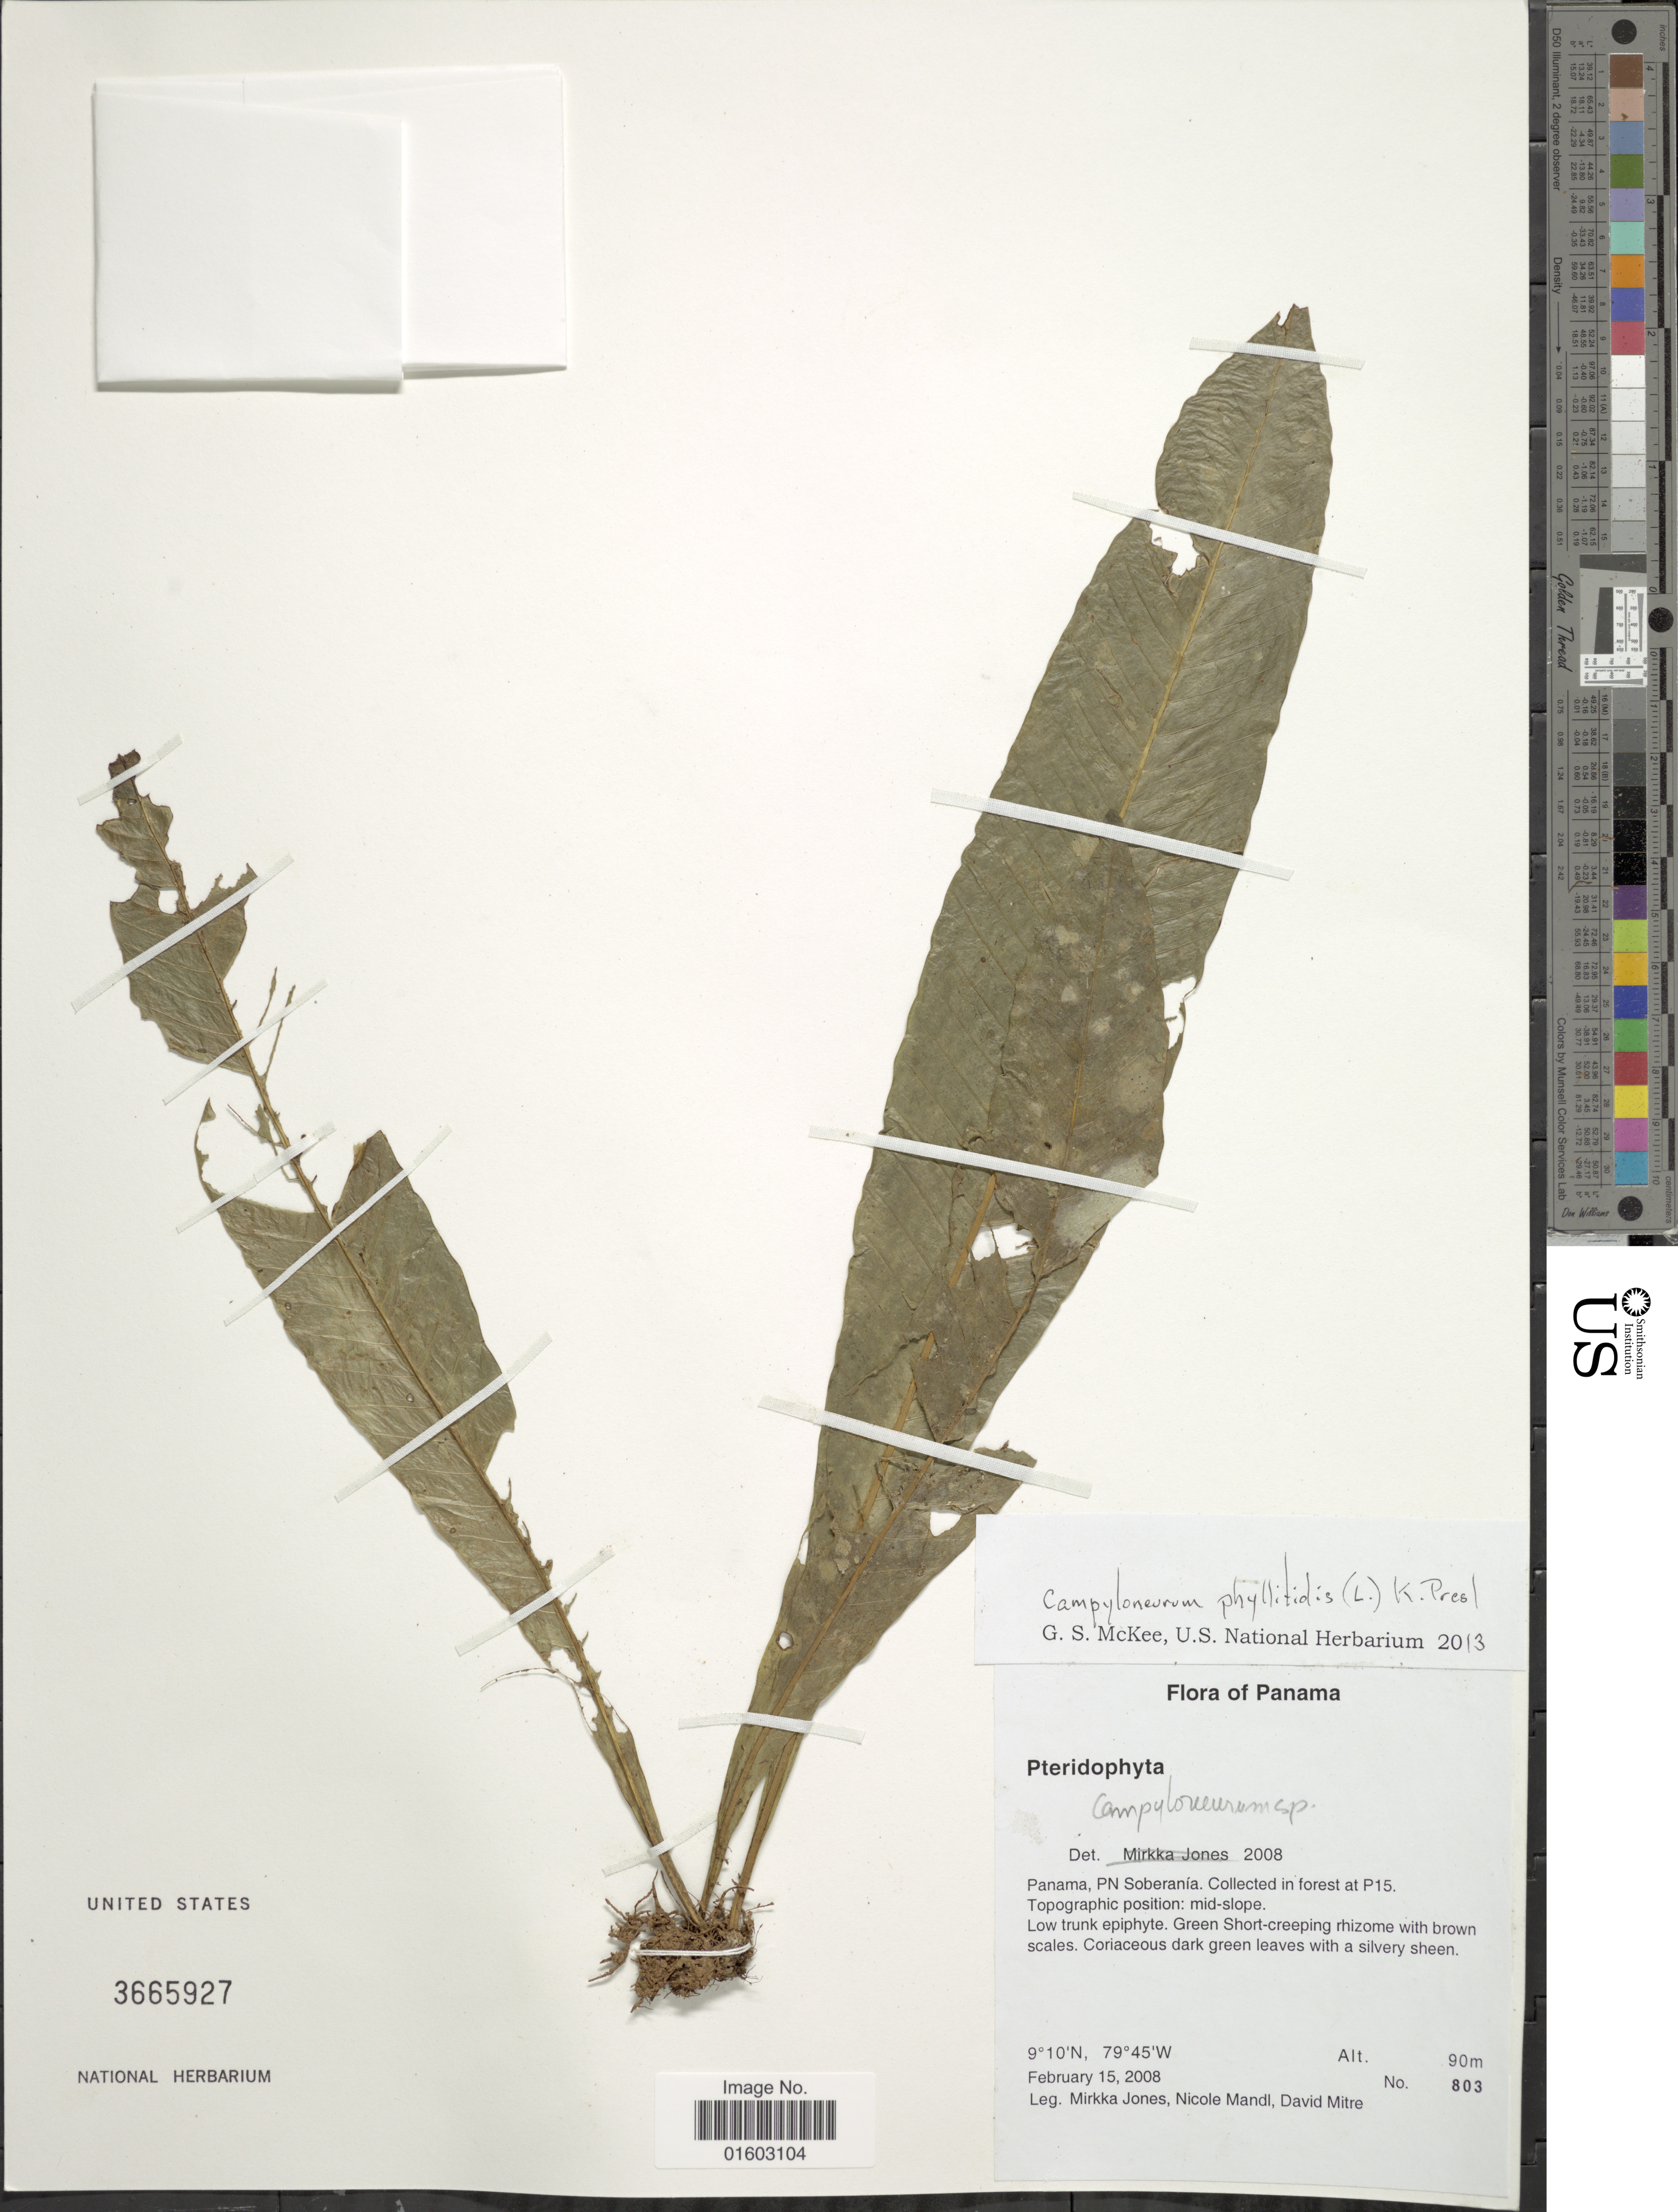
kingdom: Plantae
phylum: Tracheophyta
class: Polypodiopsida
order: Polypodiales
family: Polypodiaceae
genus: Campyloneurum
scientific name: Campyloneurum phyllitidis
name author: (L.) C. Presl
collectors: M. Jones, N. Mandl & D. Mitre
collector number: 803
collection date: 2008-02-15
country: Panama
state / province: Panamá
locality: PN Soberania. Collected in forest P15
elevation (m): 90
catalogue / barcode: US 3665927